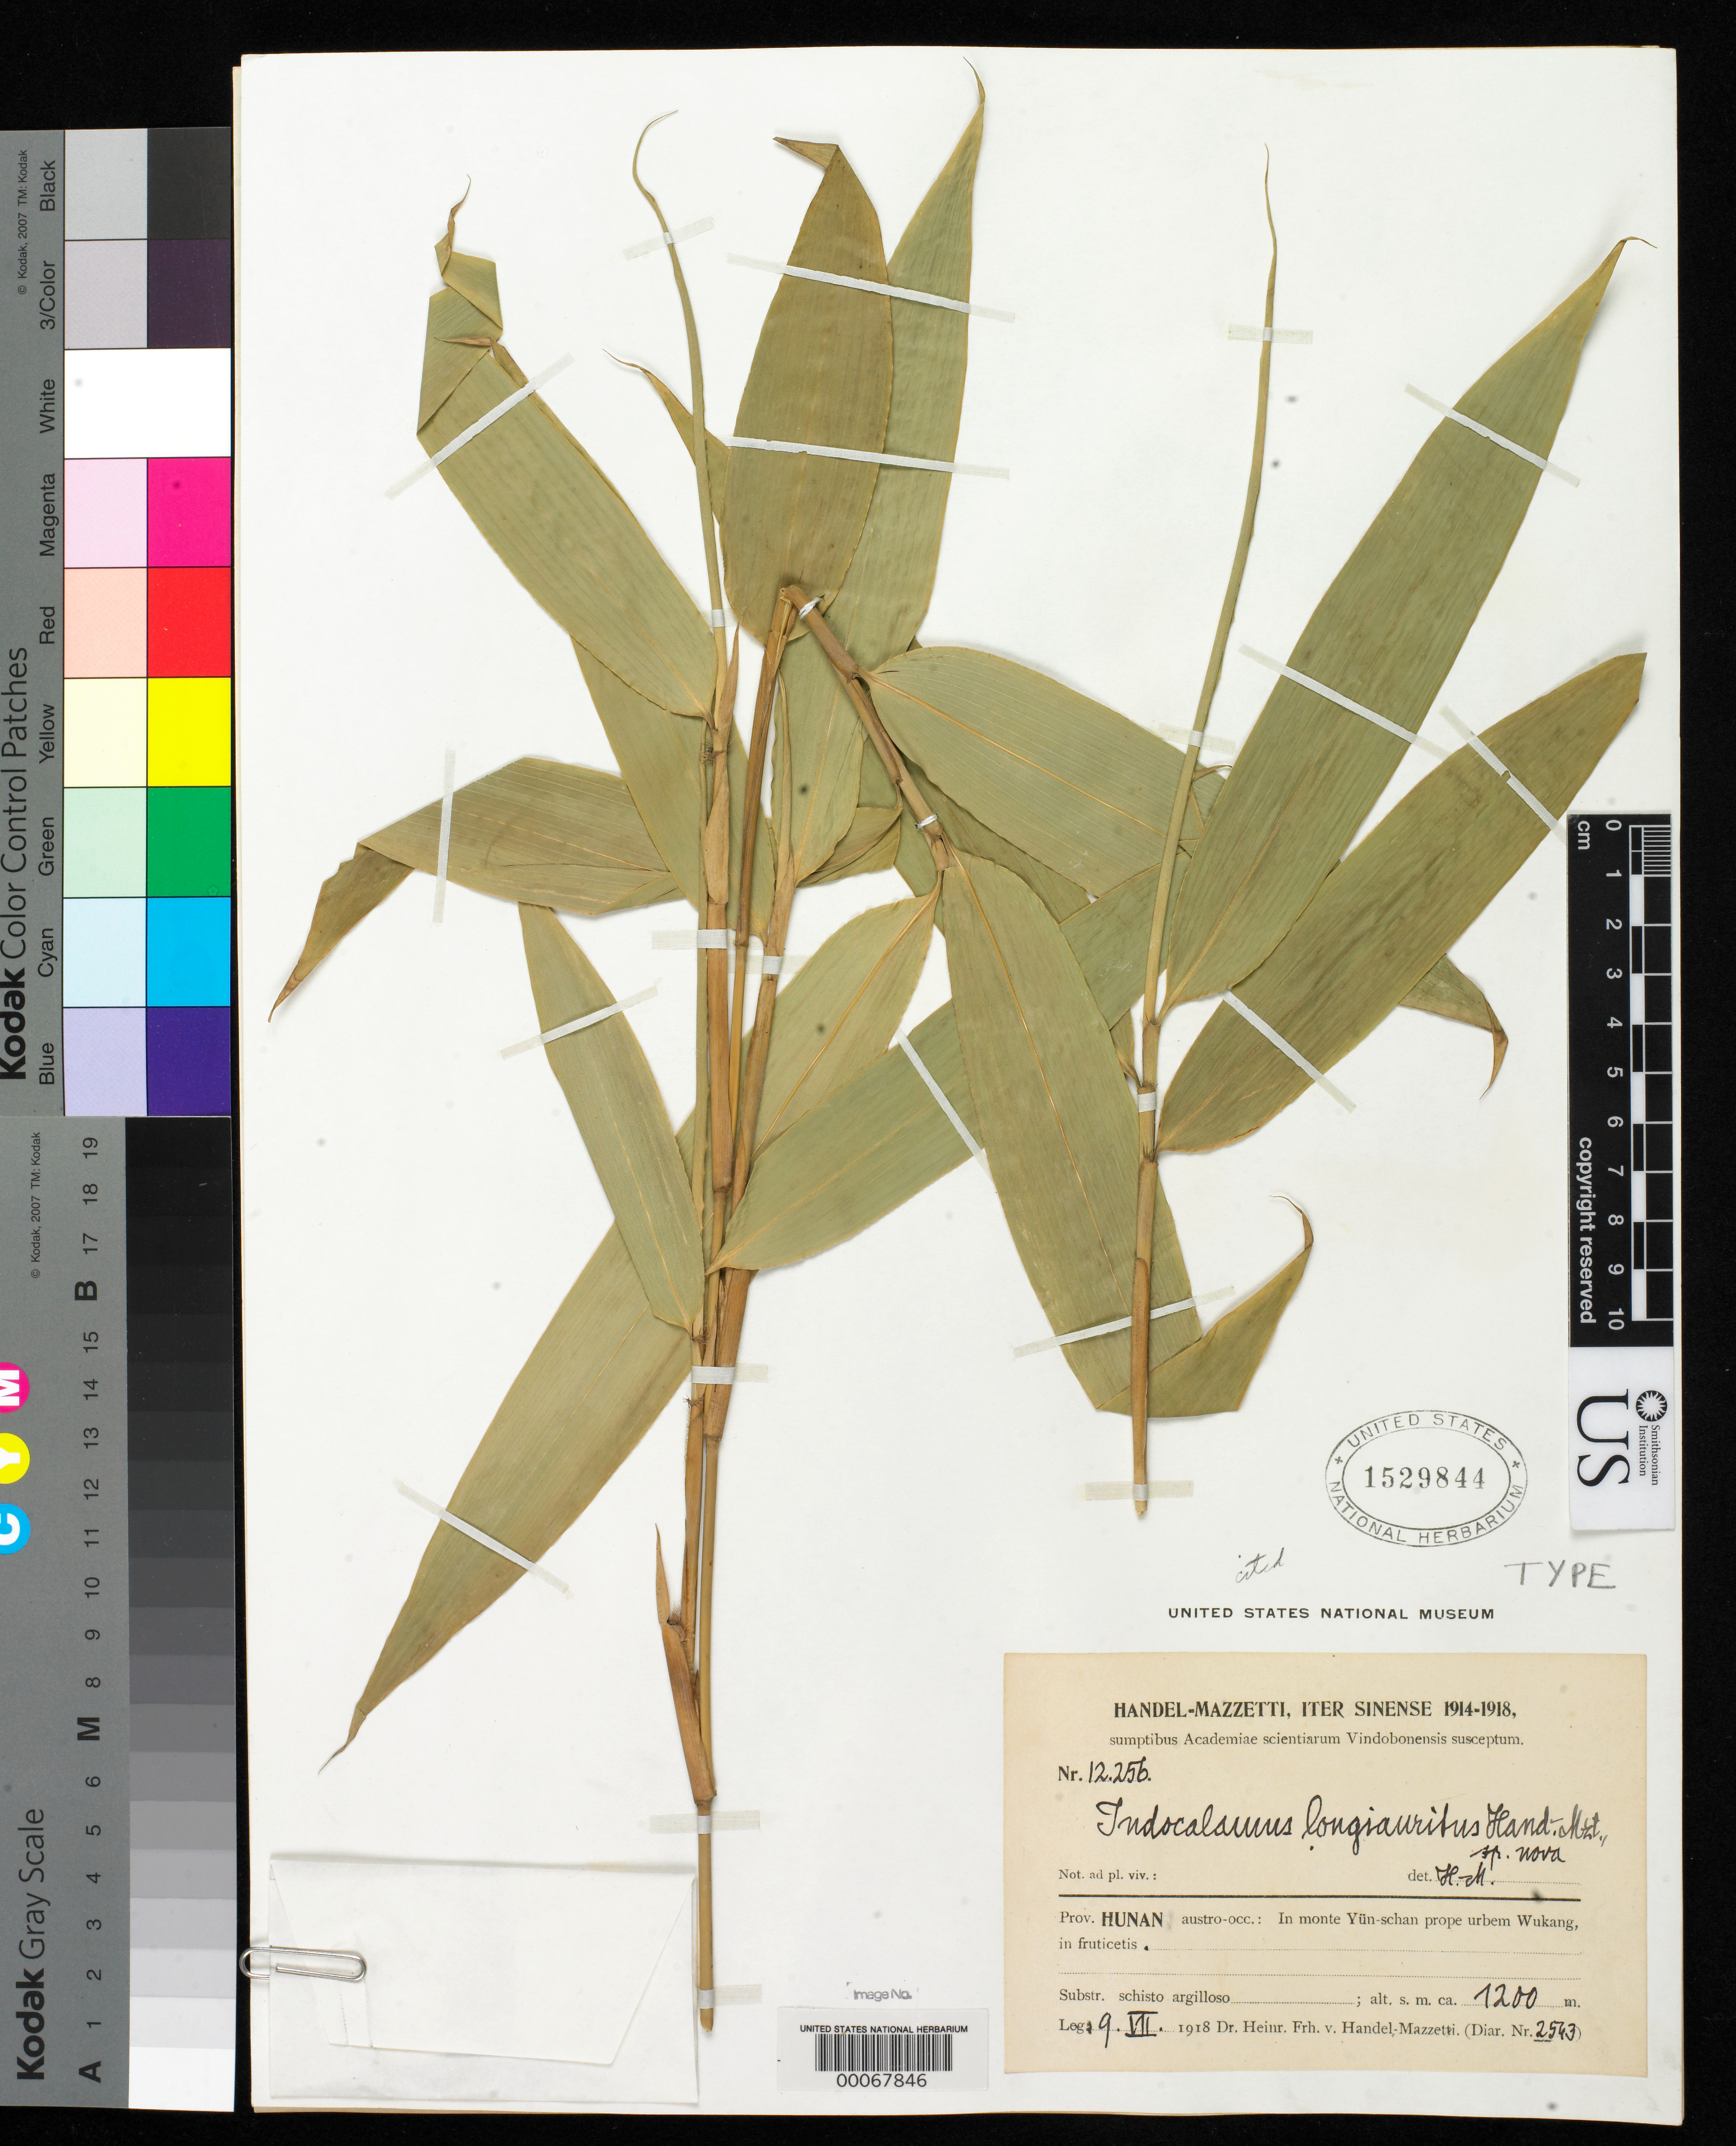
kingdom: Plantae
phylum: Tracheophyta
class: Liliopsida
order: Poales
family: Poaceae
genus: Indocalamus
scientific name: Indocalamus longiauritus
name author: Hand.-Mazz.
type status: Isotype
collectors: H. Handel-Mazzetti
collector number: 12256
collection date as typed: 09 Dec 1918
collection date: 1918-12-09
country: China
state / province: Henan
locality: In monte Yun-Schan prope urbem Wukang. [In the mountains of Yun-Schan near the city of Wukang.]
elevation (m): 1200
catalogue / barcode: US 1529844